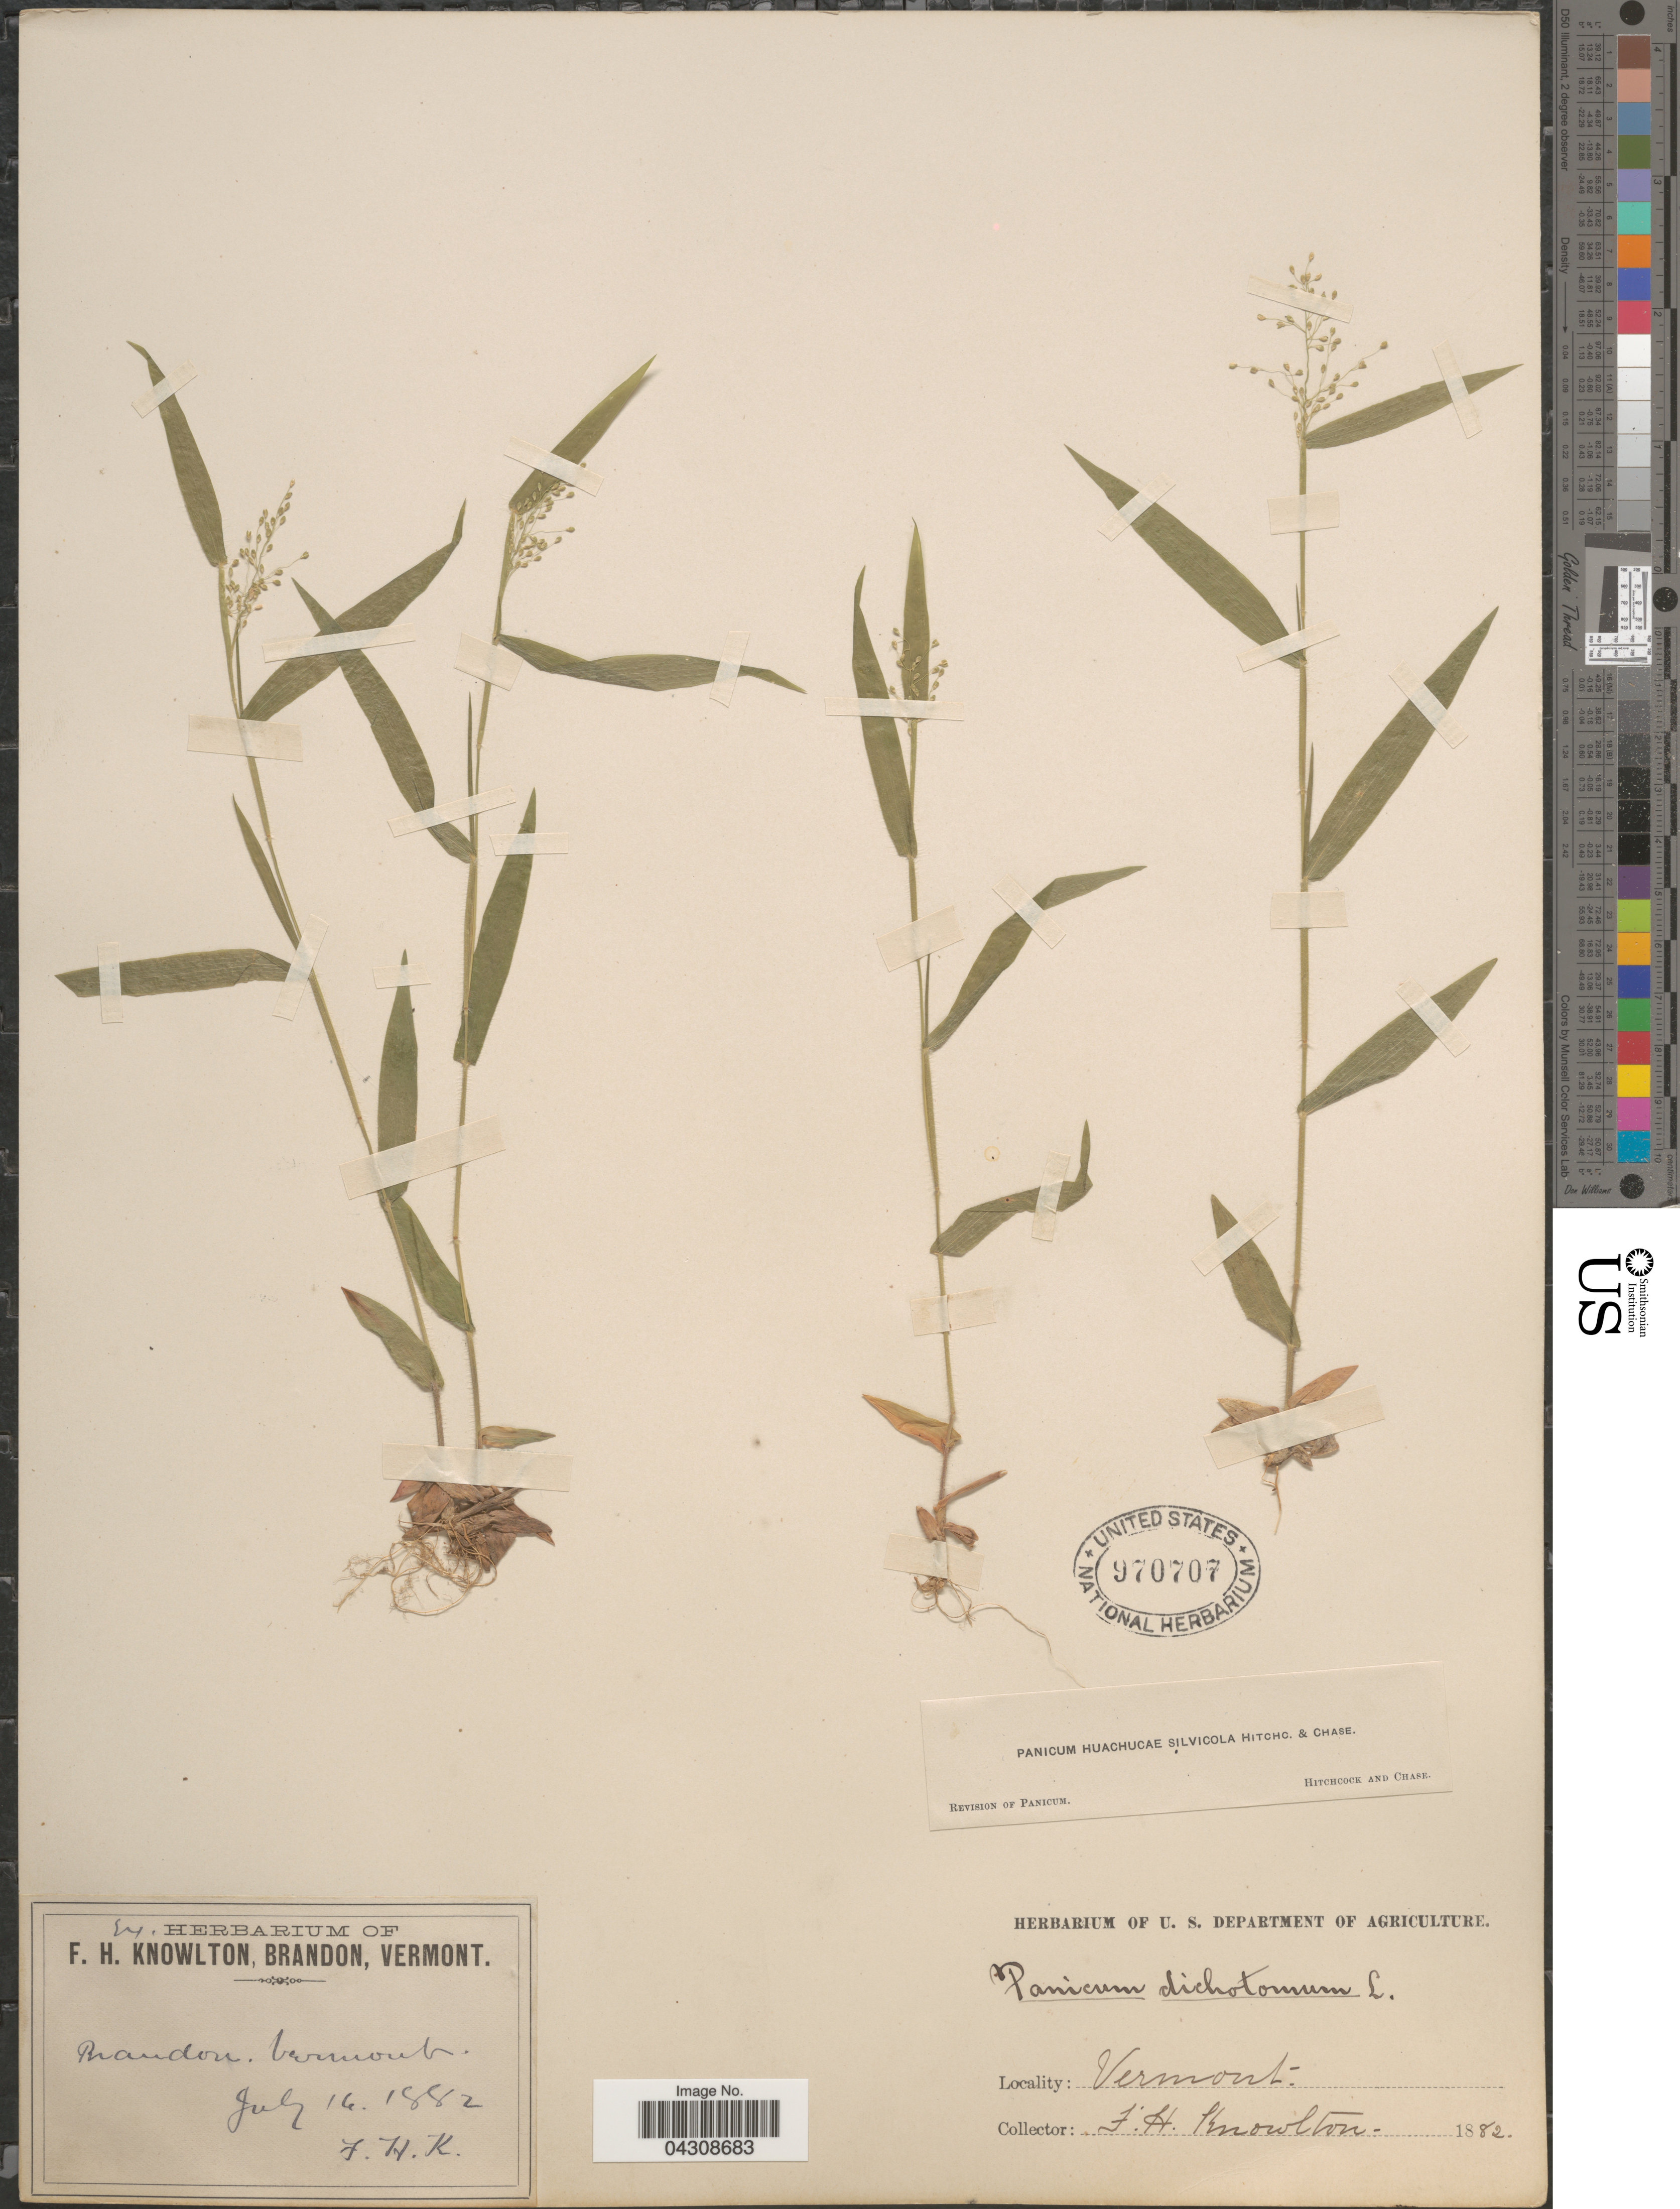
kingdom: Plantae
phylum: Tracheophyta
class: Liliopsida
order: Poales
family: Poaceae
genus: Dichanthelium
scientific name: Dichanthelium acuminatum var. acuminatum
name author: (Sw.) Gould & C.A. Clark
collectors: F. H. Knowlton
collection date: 1882-07-16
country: United States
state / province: Vermont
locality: Brandon.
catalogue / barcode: US 970707